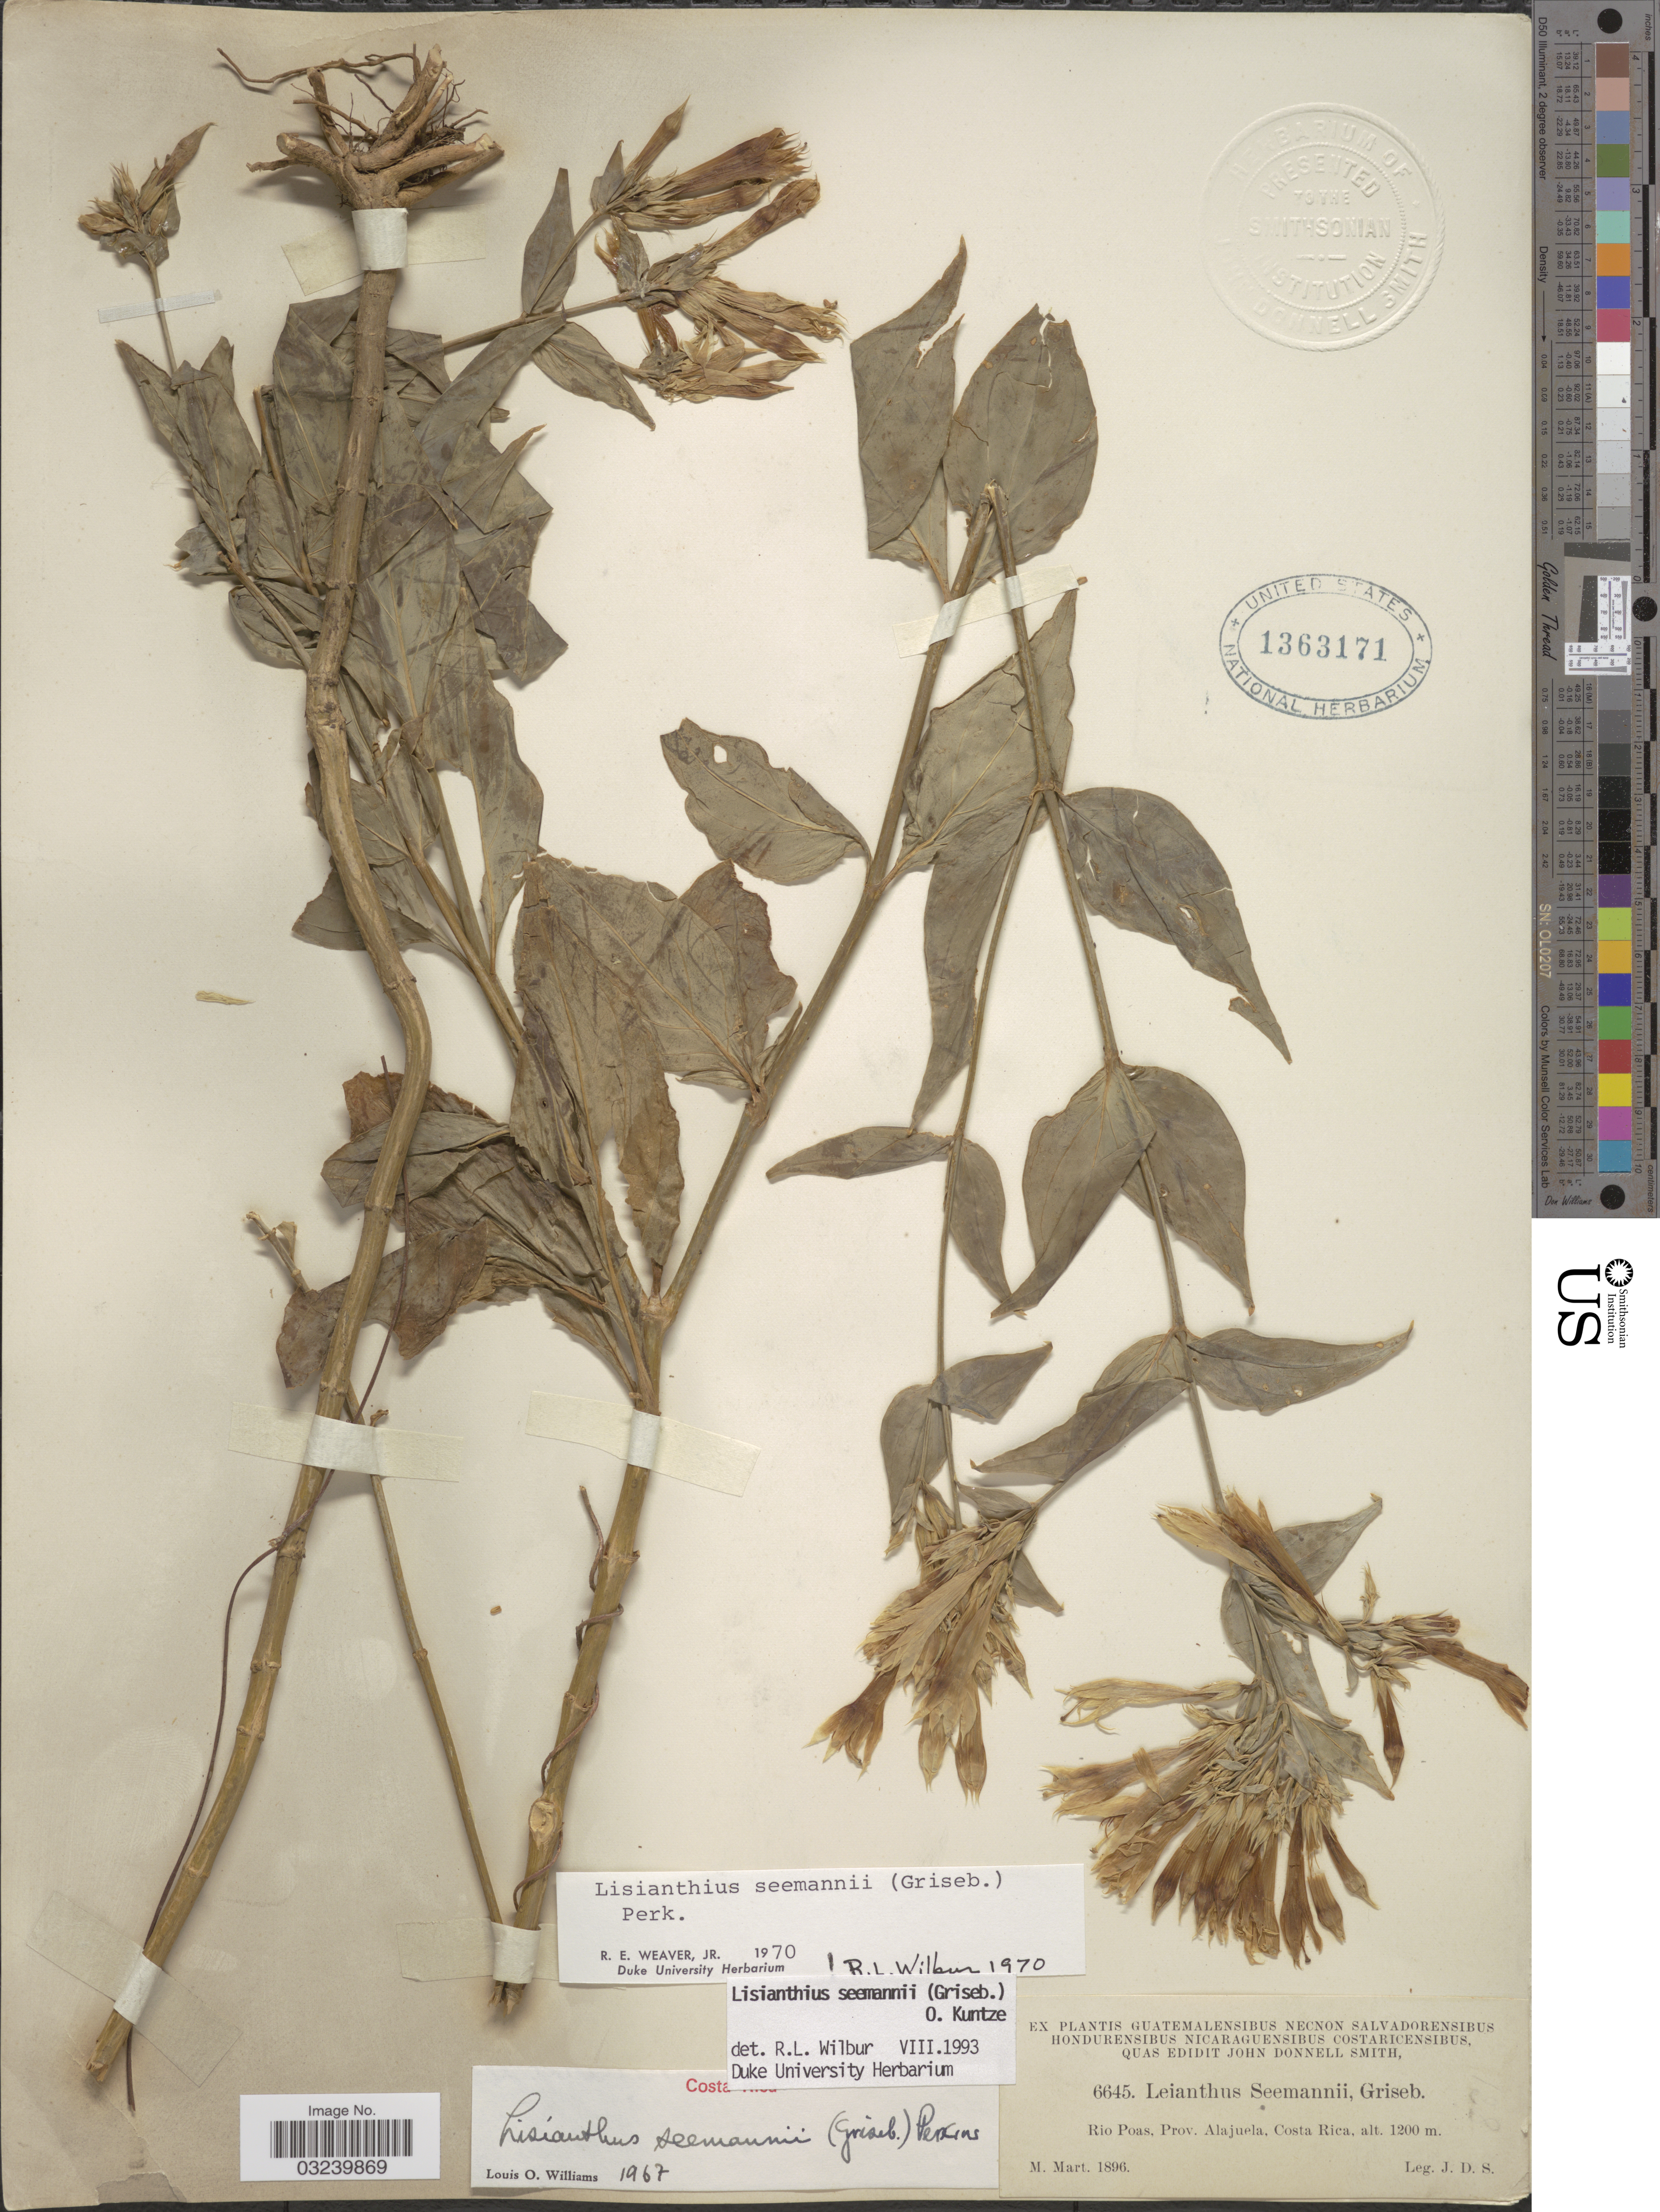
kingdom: Plantae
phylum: Tracheophyta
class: Magnoliopsida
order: Gentianales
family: Gentianaceae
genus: Lisianthius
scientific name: Lisianthius seemannii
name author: (Griseb.) Kuntze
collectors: J. Donnell Smith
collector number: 6645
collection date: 1896-03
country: Costa Rica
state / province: Alajuela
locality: Rio Poas.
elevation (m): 1200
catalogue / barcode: US 1363171